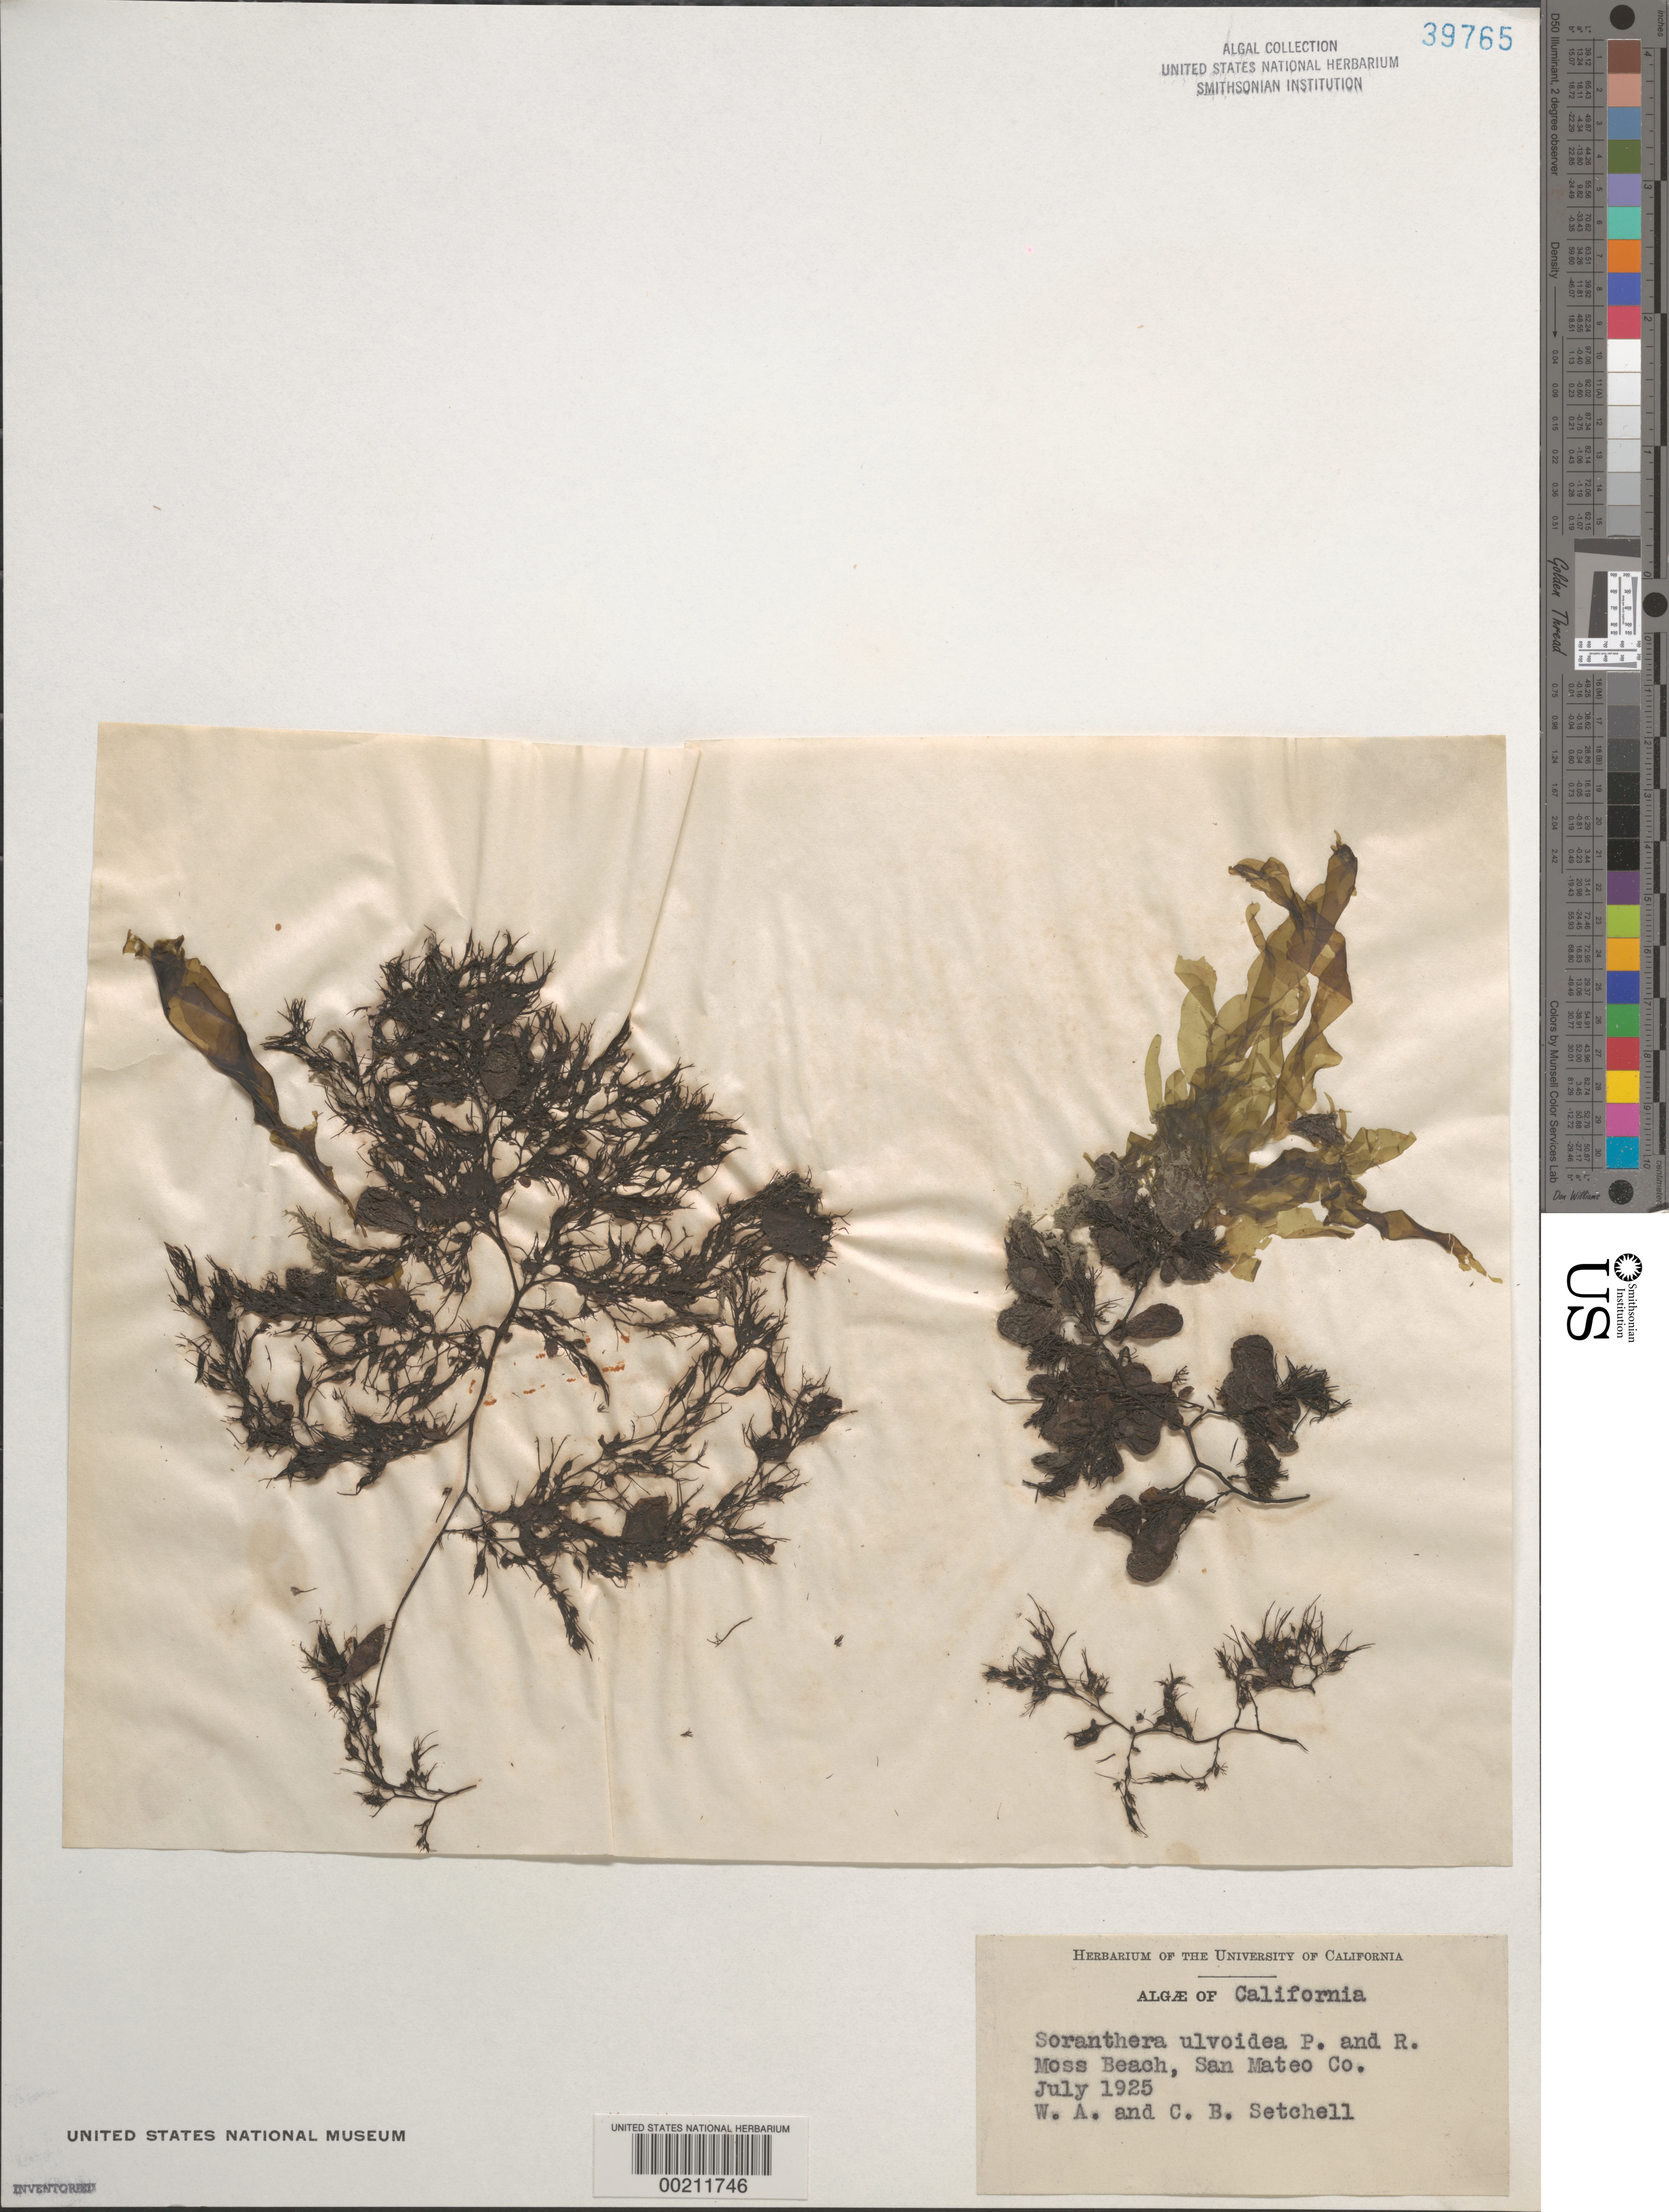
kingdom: Chromista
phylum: Ochrophyta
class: Phaeophyceae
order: Dictyosiphonales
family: Punctariaceae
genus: Soranthera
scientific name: Soranthera ulvoidea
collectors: W. Setchell & C. B. Setchell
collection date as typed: Jul 1925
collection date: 1925-07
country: United States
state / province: California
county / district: San Mateo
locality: Moss Beach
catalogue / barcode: US 39765